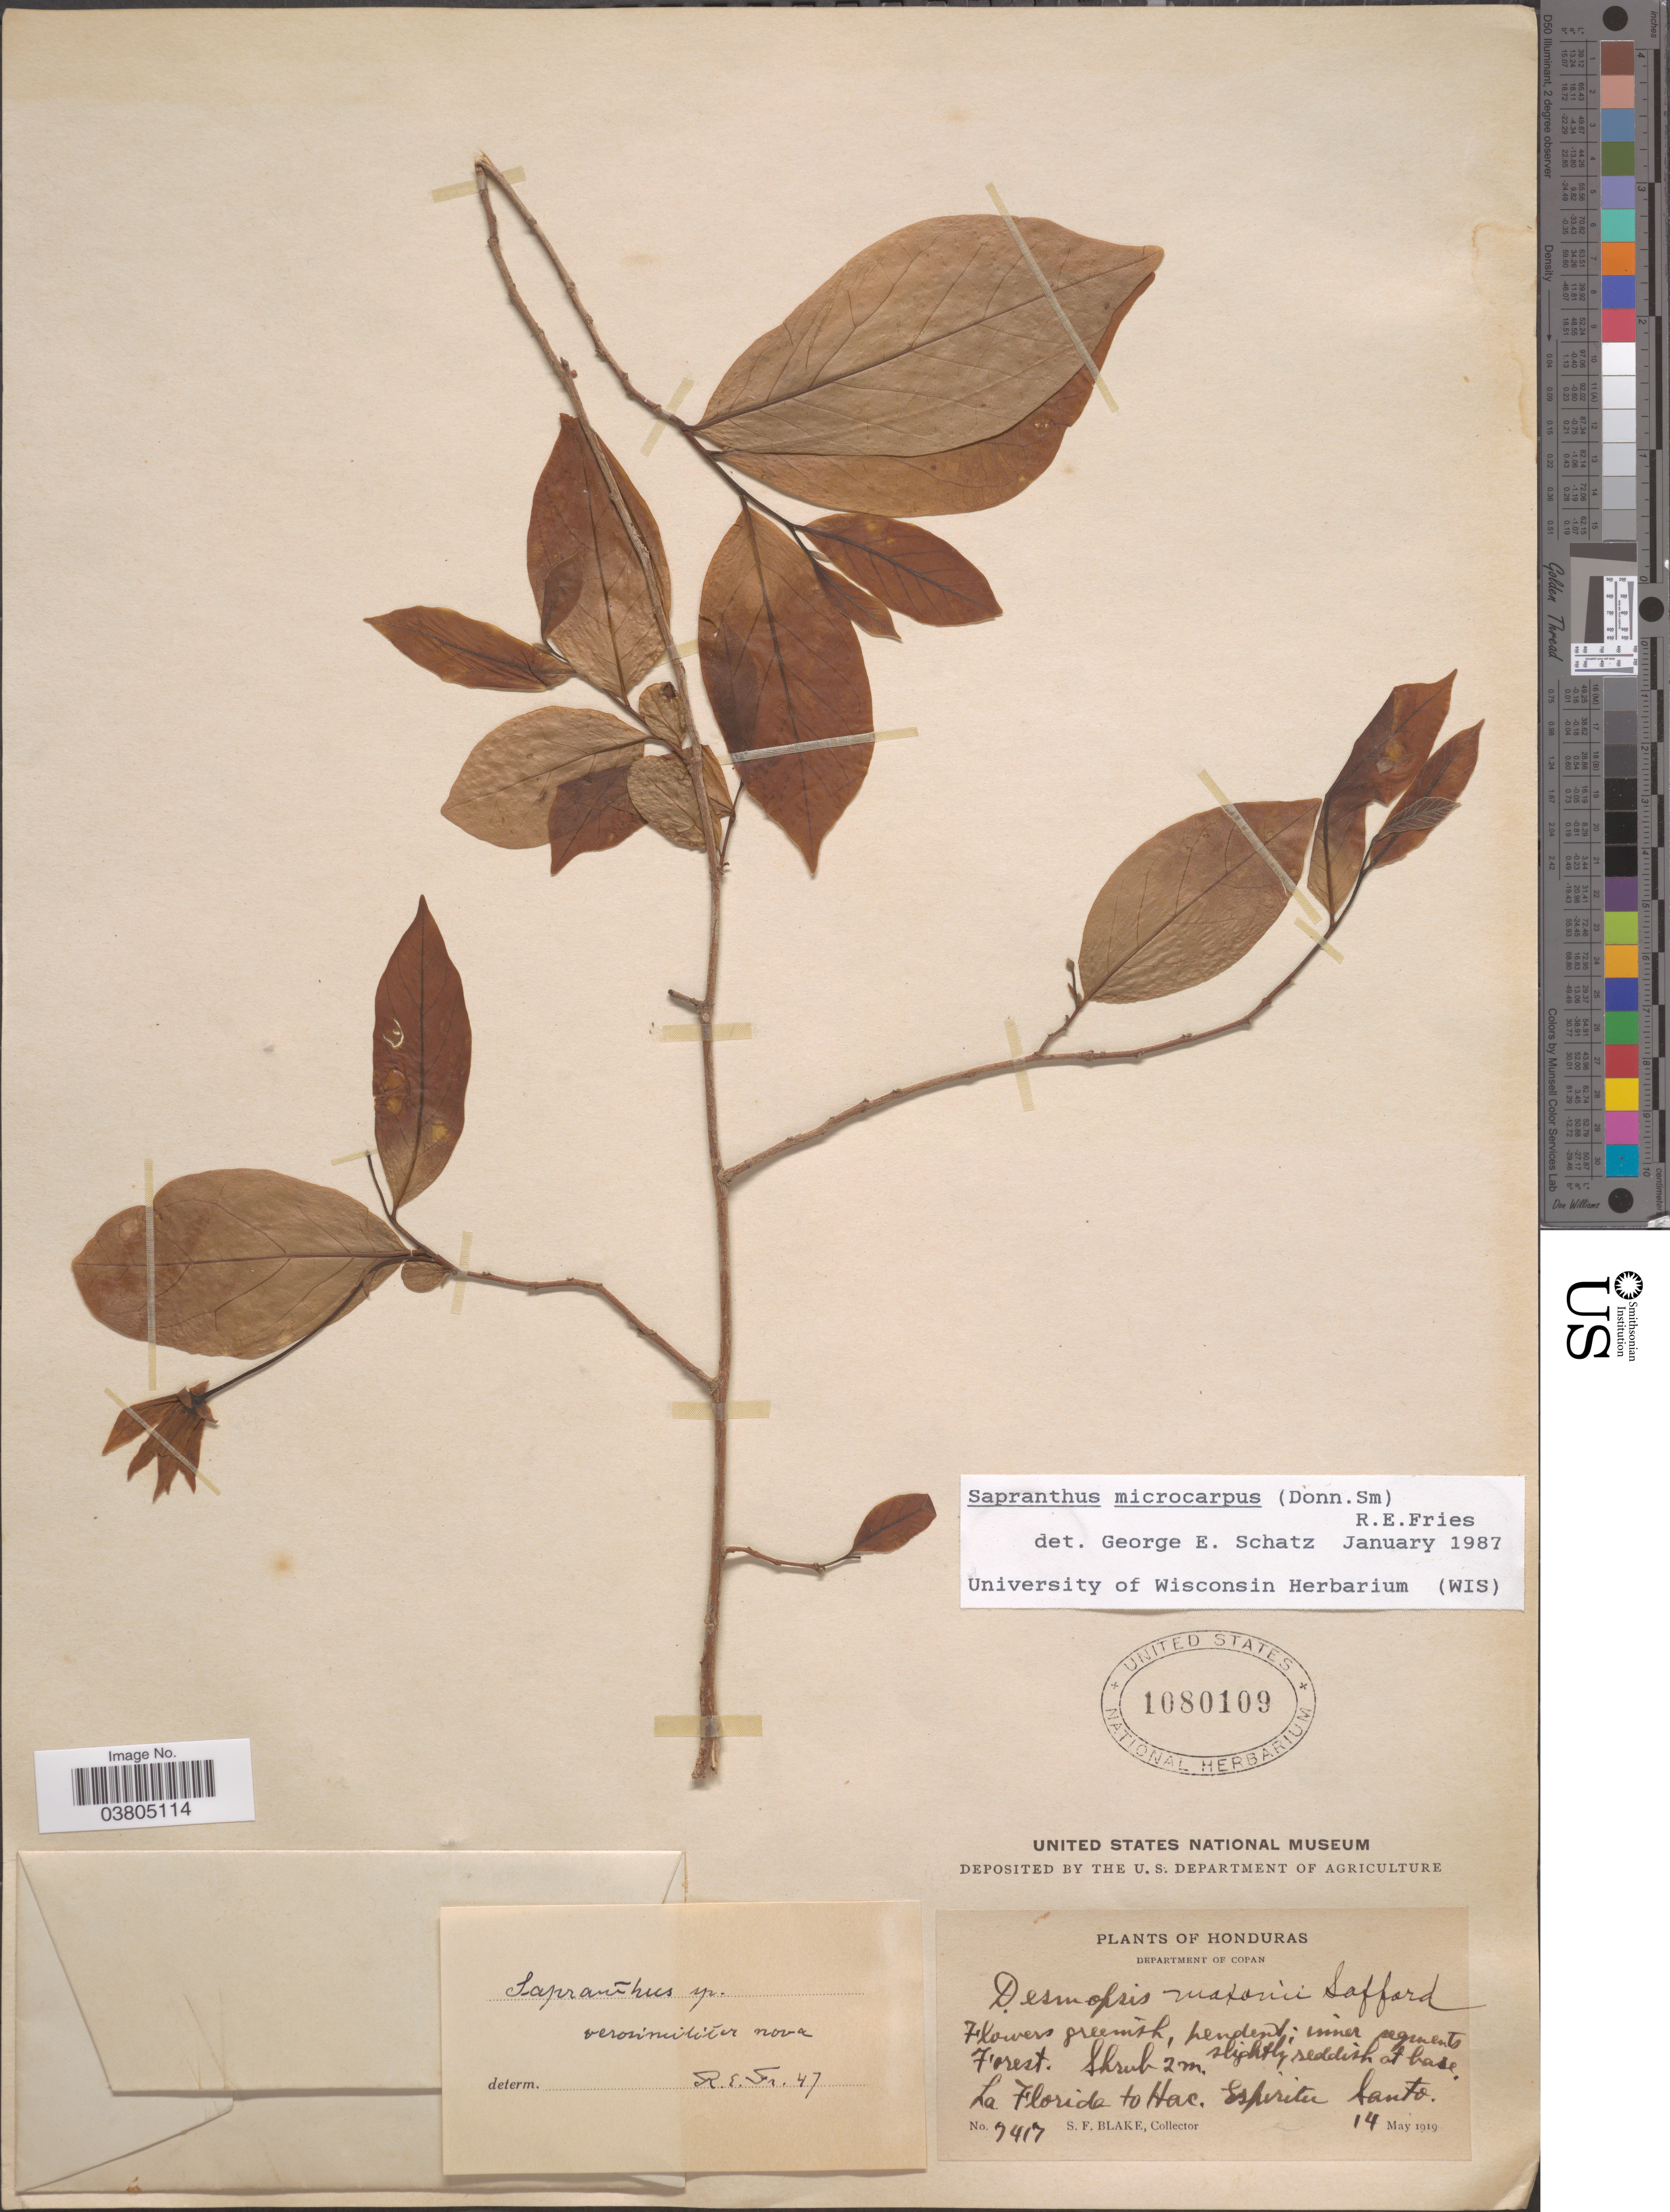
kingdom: Plantae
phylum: Tracheophyta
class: Magnoliopsida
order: Magnoliales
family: Annonaceae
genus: Sapranthus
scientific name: Sapranthus microcarpus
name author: (Donn. Sm.) R.E. Fr.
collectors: S. Blake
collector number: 7417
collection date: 1919-05-14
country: Honduras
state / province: Copan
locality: Department of Copan. La Florida to Hac. Espiritu Santo.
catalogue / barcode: US 1080109